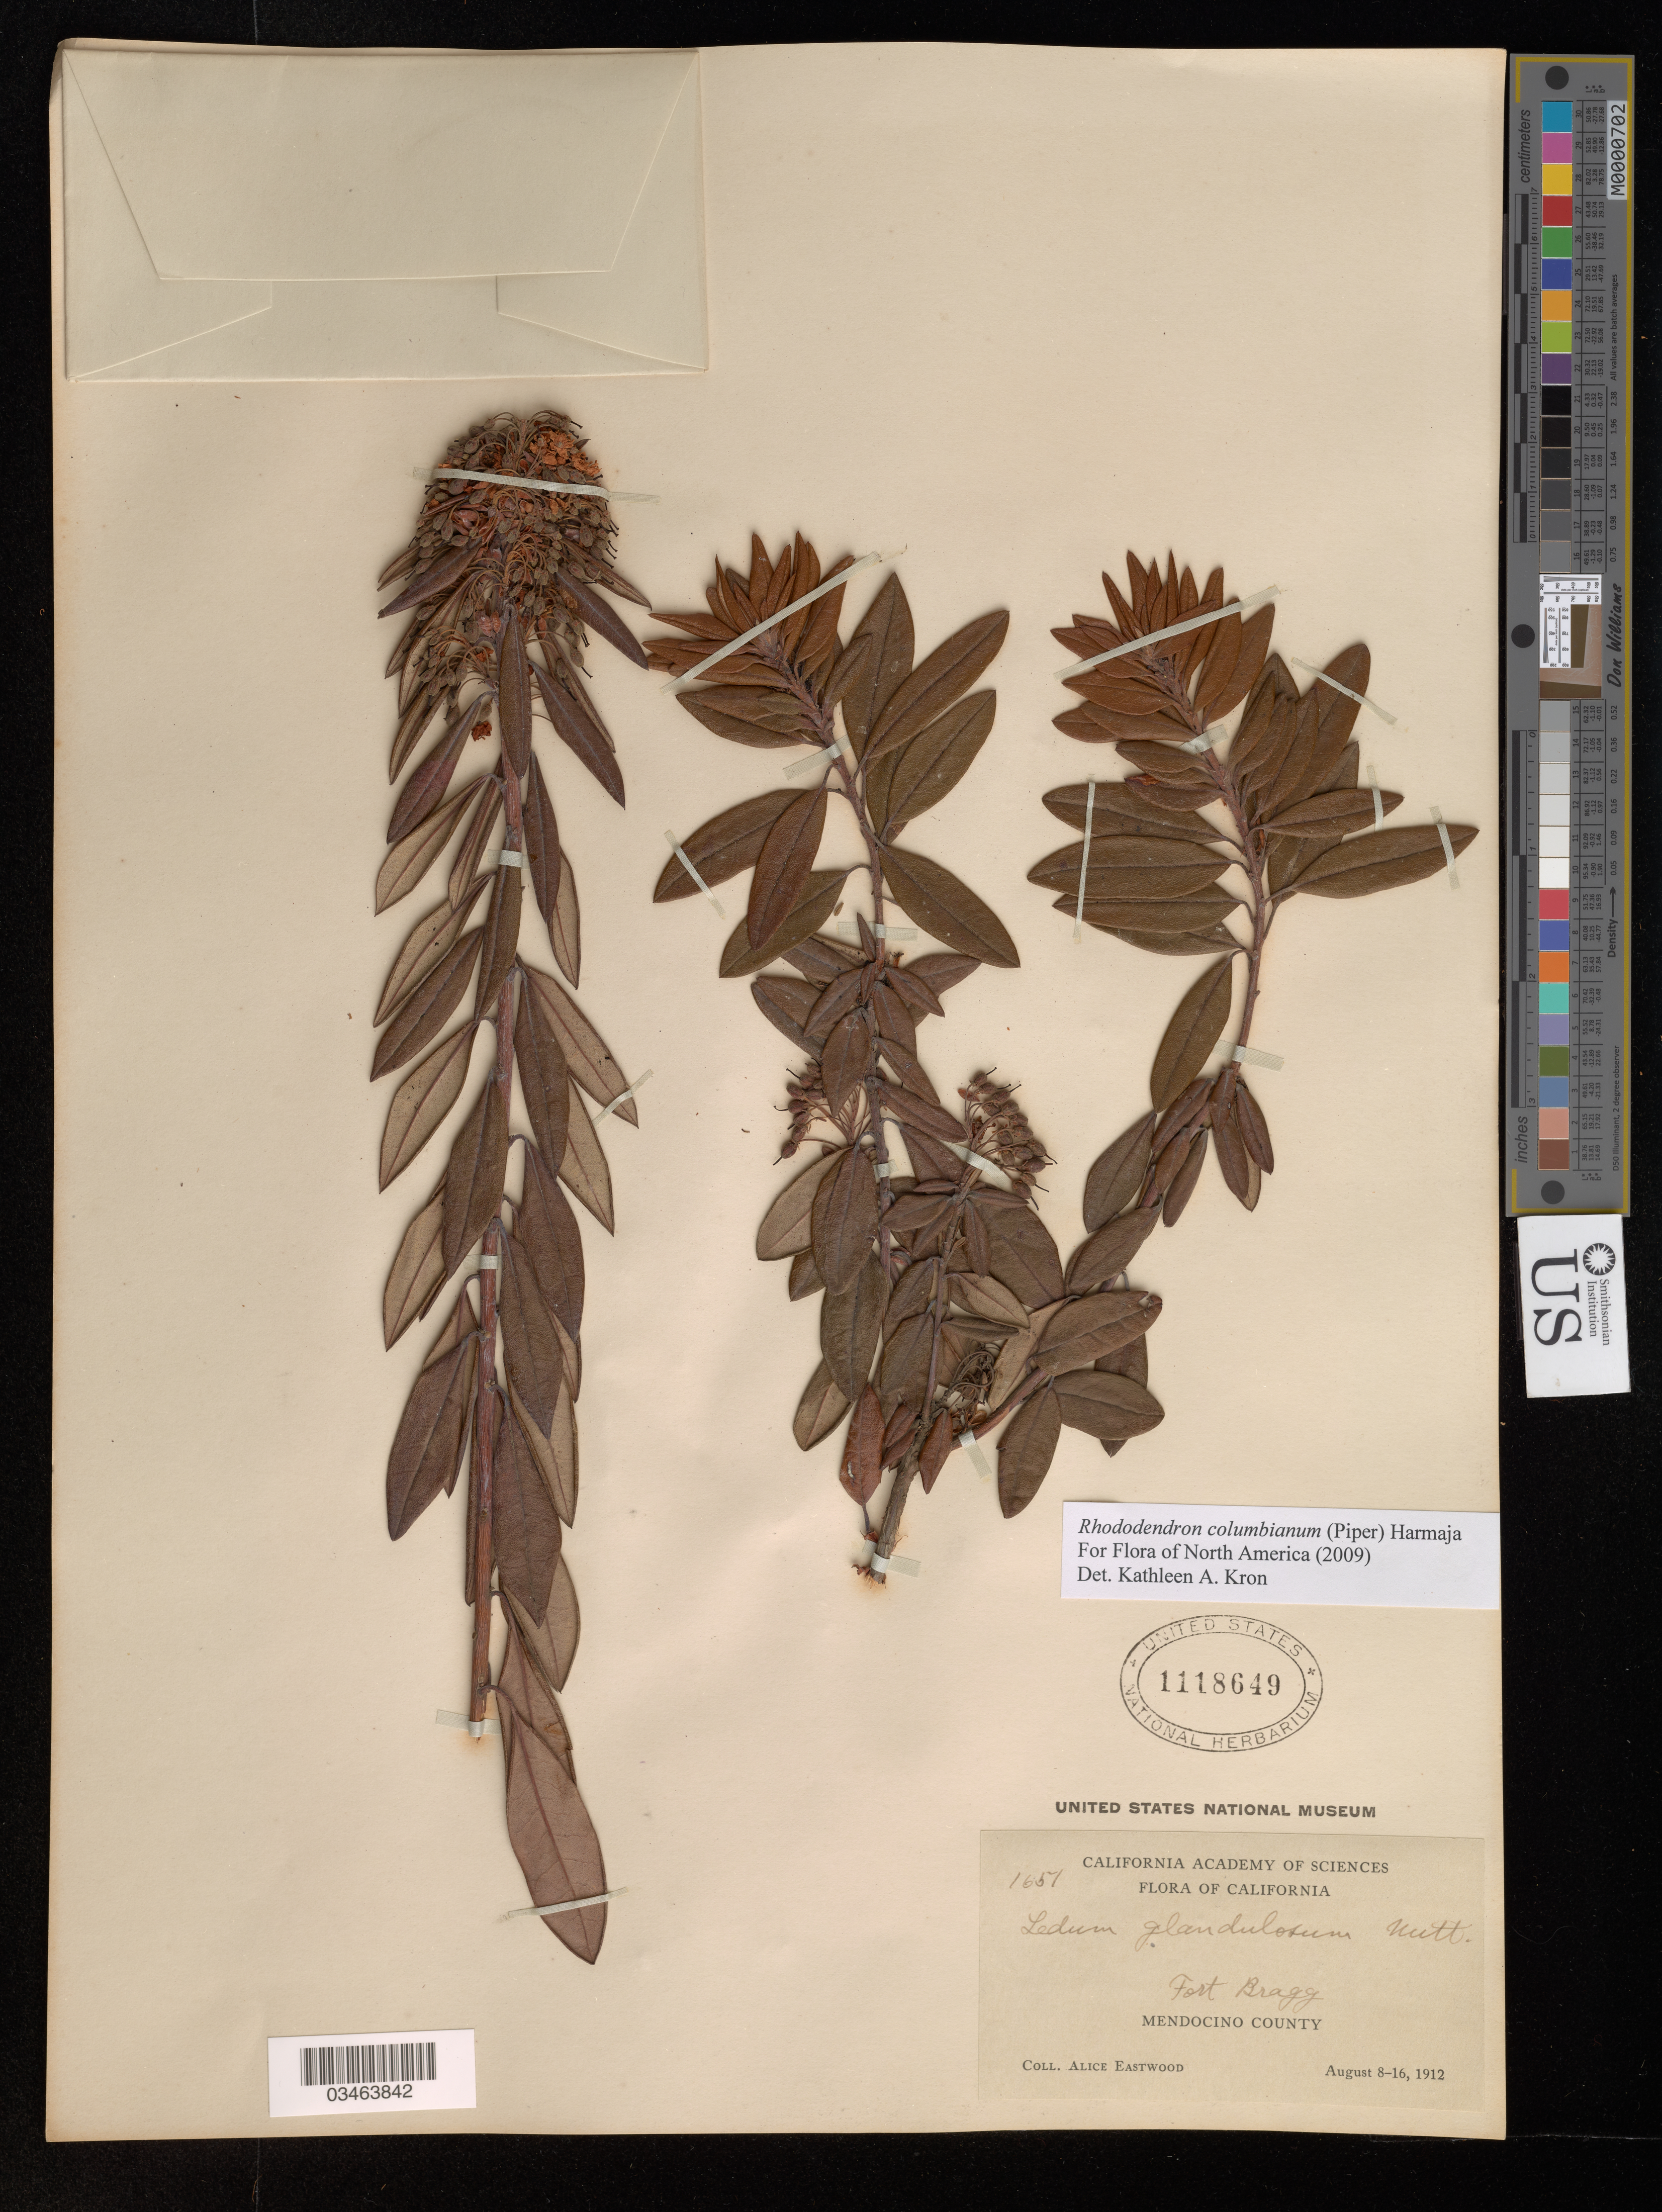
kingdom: Plantae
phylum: Tracheophyta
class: Magnoliopsida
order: Ericales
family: Ericaceae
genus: Rhododendron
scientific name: Rhododendron columbianum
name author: (Piper) Harmaja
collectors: A. Eastwood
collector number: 1651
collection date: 1912-08-08/1912-08-16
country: United States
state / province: California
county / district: Mendocino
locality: Fort Bragg. Mendocino County.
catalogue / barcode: US 1118649